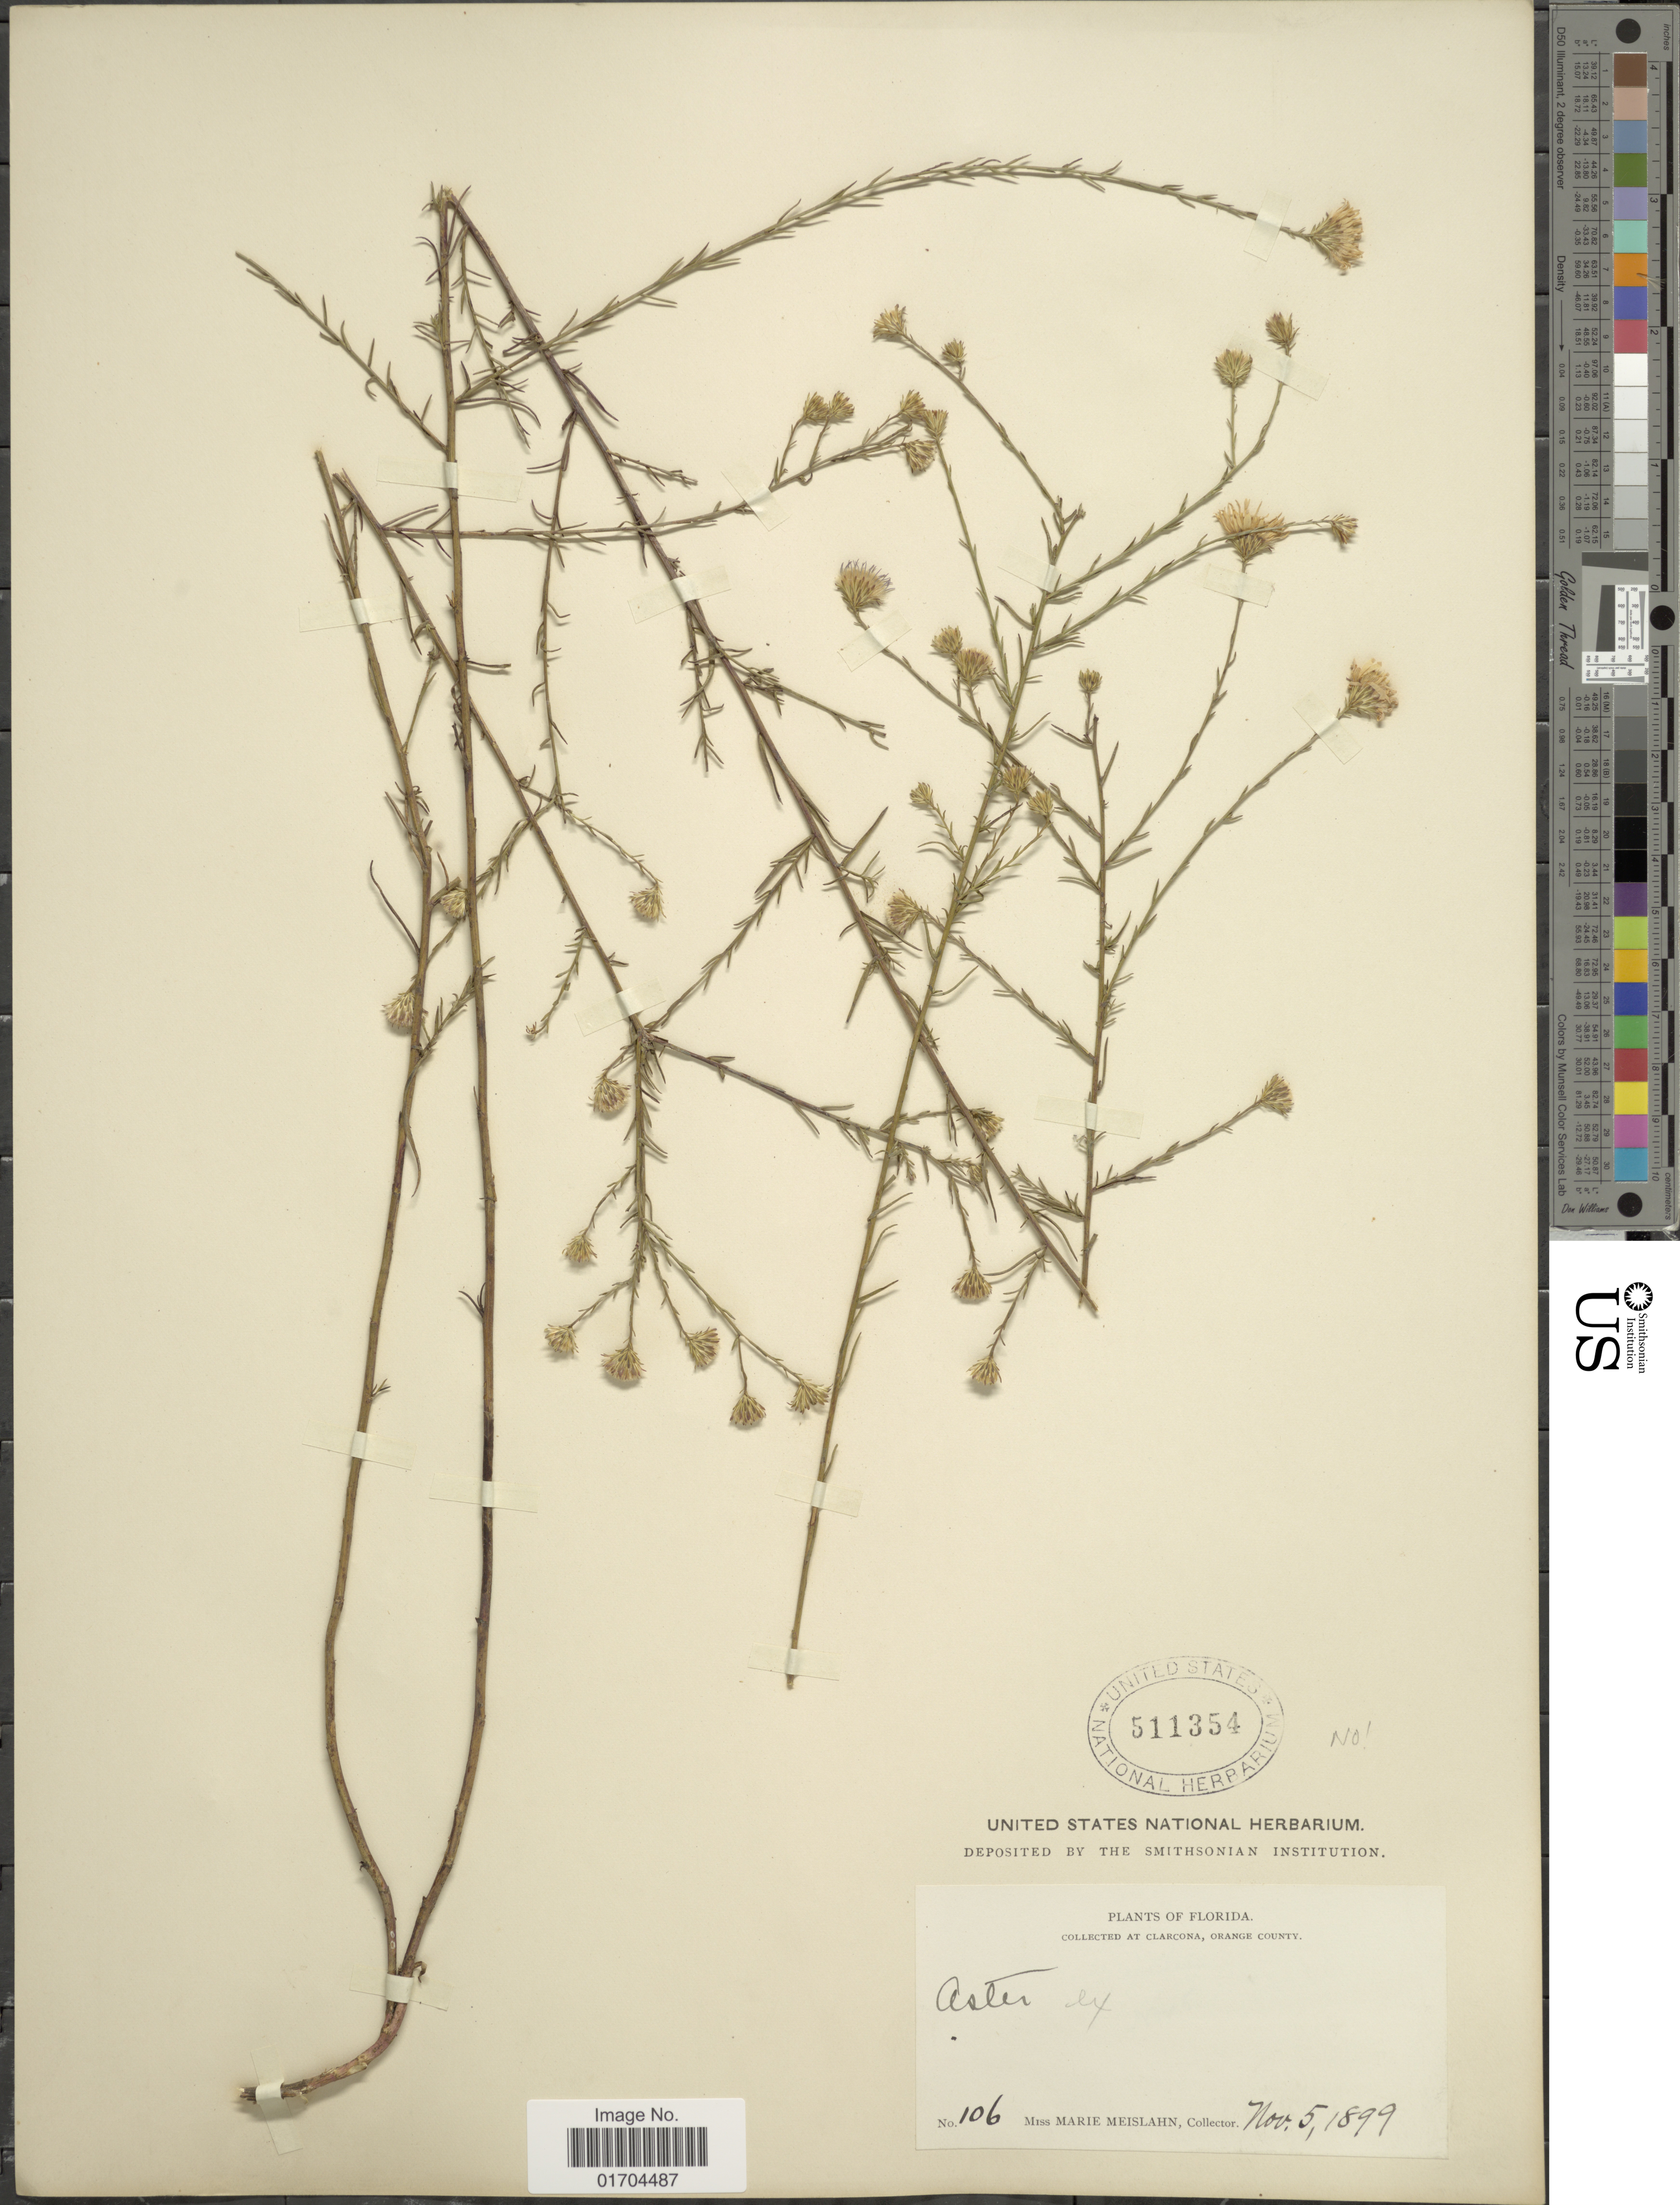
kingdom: Plantae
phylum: Tracheophyta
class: Magnoliopsida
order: Asterales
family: Asteraceae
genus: Symphyotrichum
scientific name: Symphyotrichum sp.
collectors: M. Meislahn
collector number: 106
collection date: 1899-11-05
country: United States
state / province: Florida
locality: Clarcona, Orange County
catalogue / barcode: US 511354